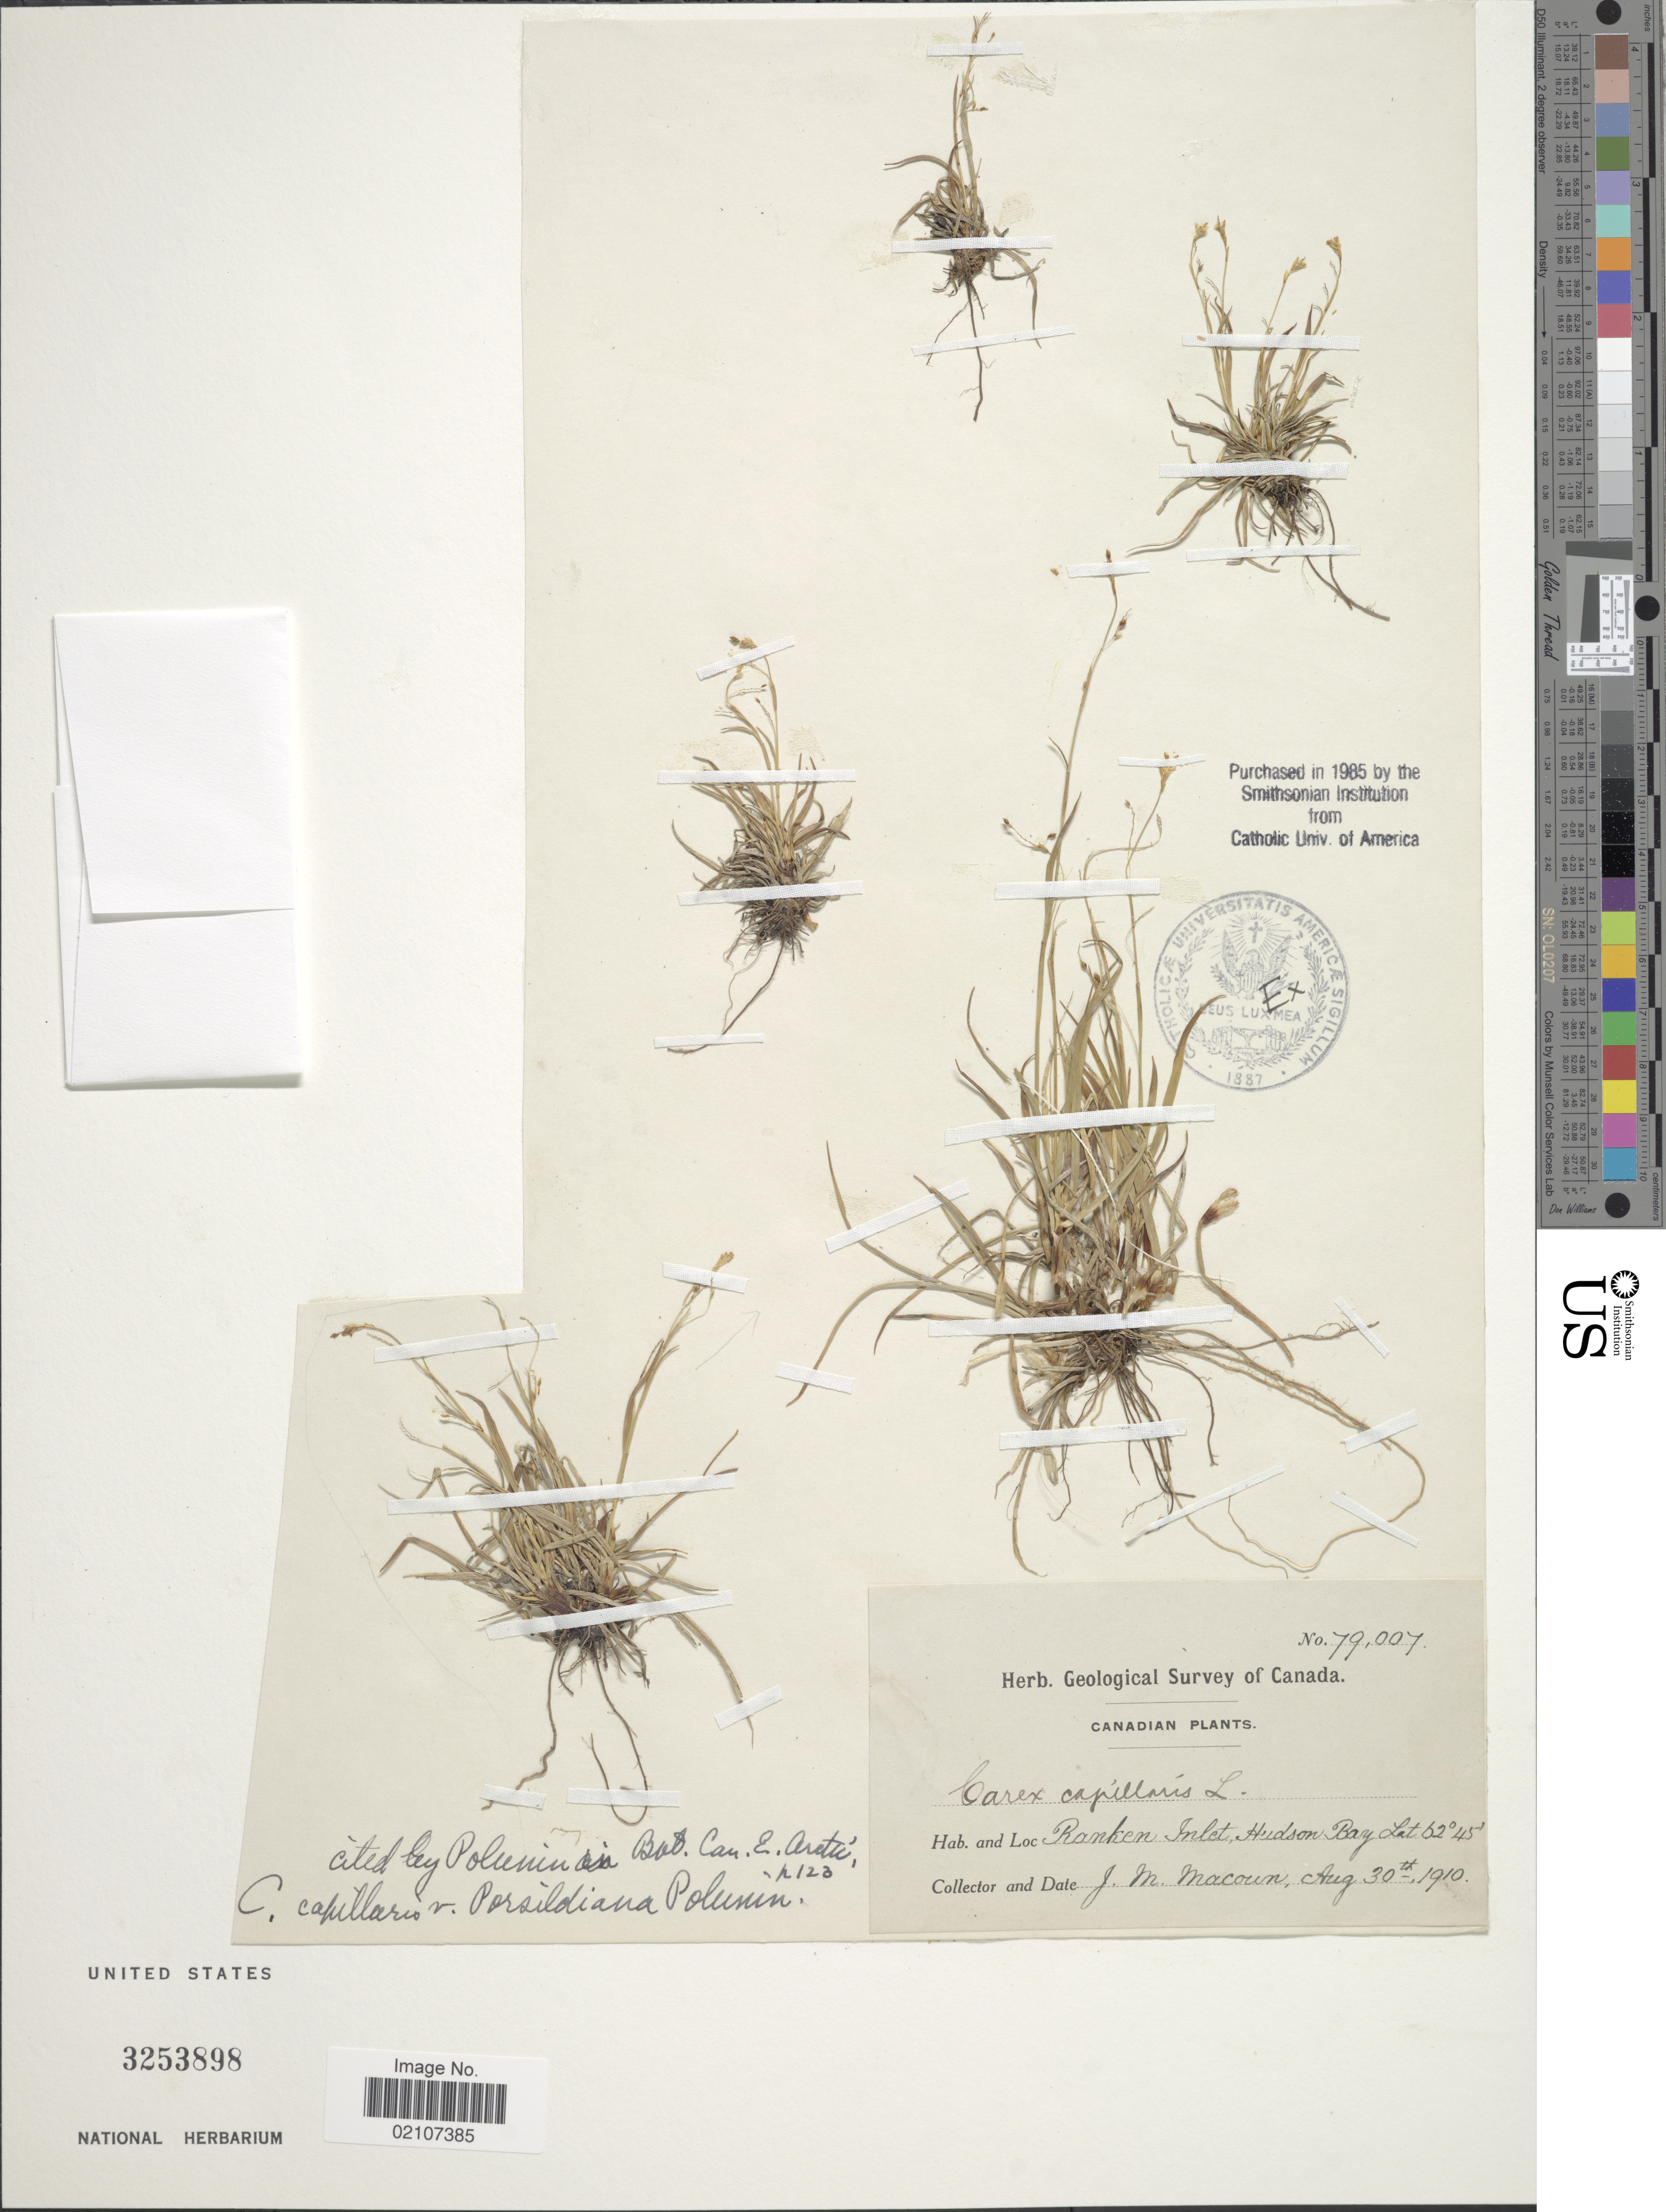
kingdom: Plantae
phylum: Tracheophyta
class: Liliopsida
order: Poales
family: Cyperaceae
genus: Carex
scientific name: Carex capillaris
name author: L.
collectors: J. M. Macoun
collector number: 79007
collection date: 1910-08-30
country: Canada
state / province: Nunavut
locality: Ranken Inlet, Hudson Bay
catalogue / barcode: US 3253898